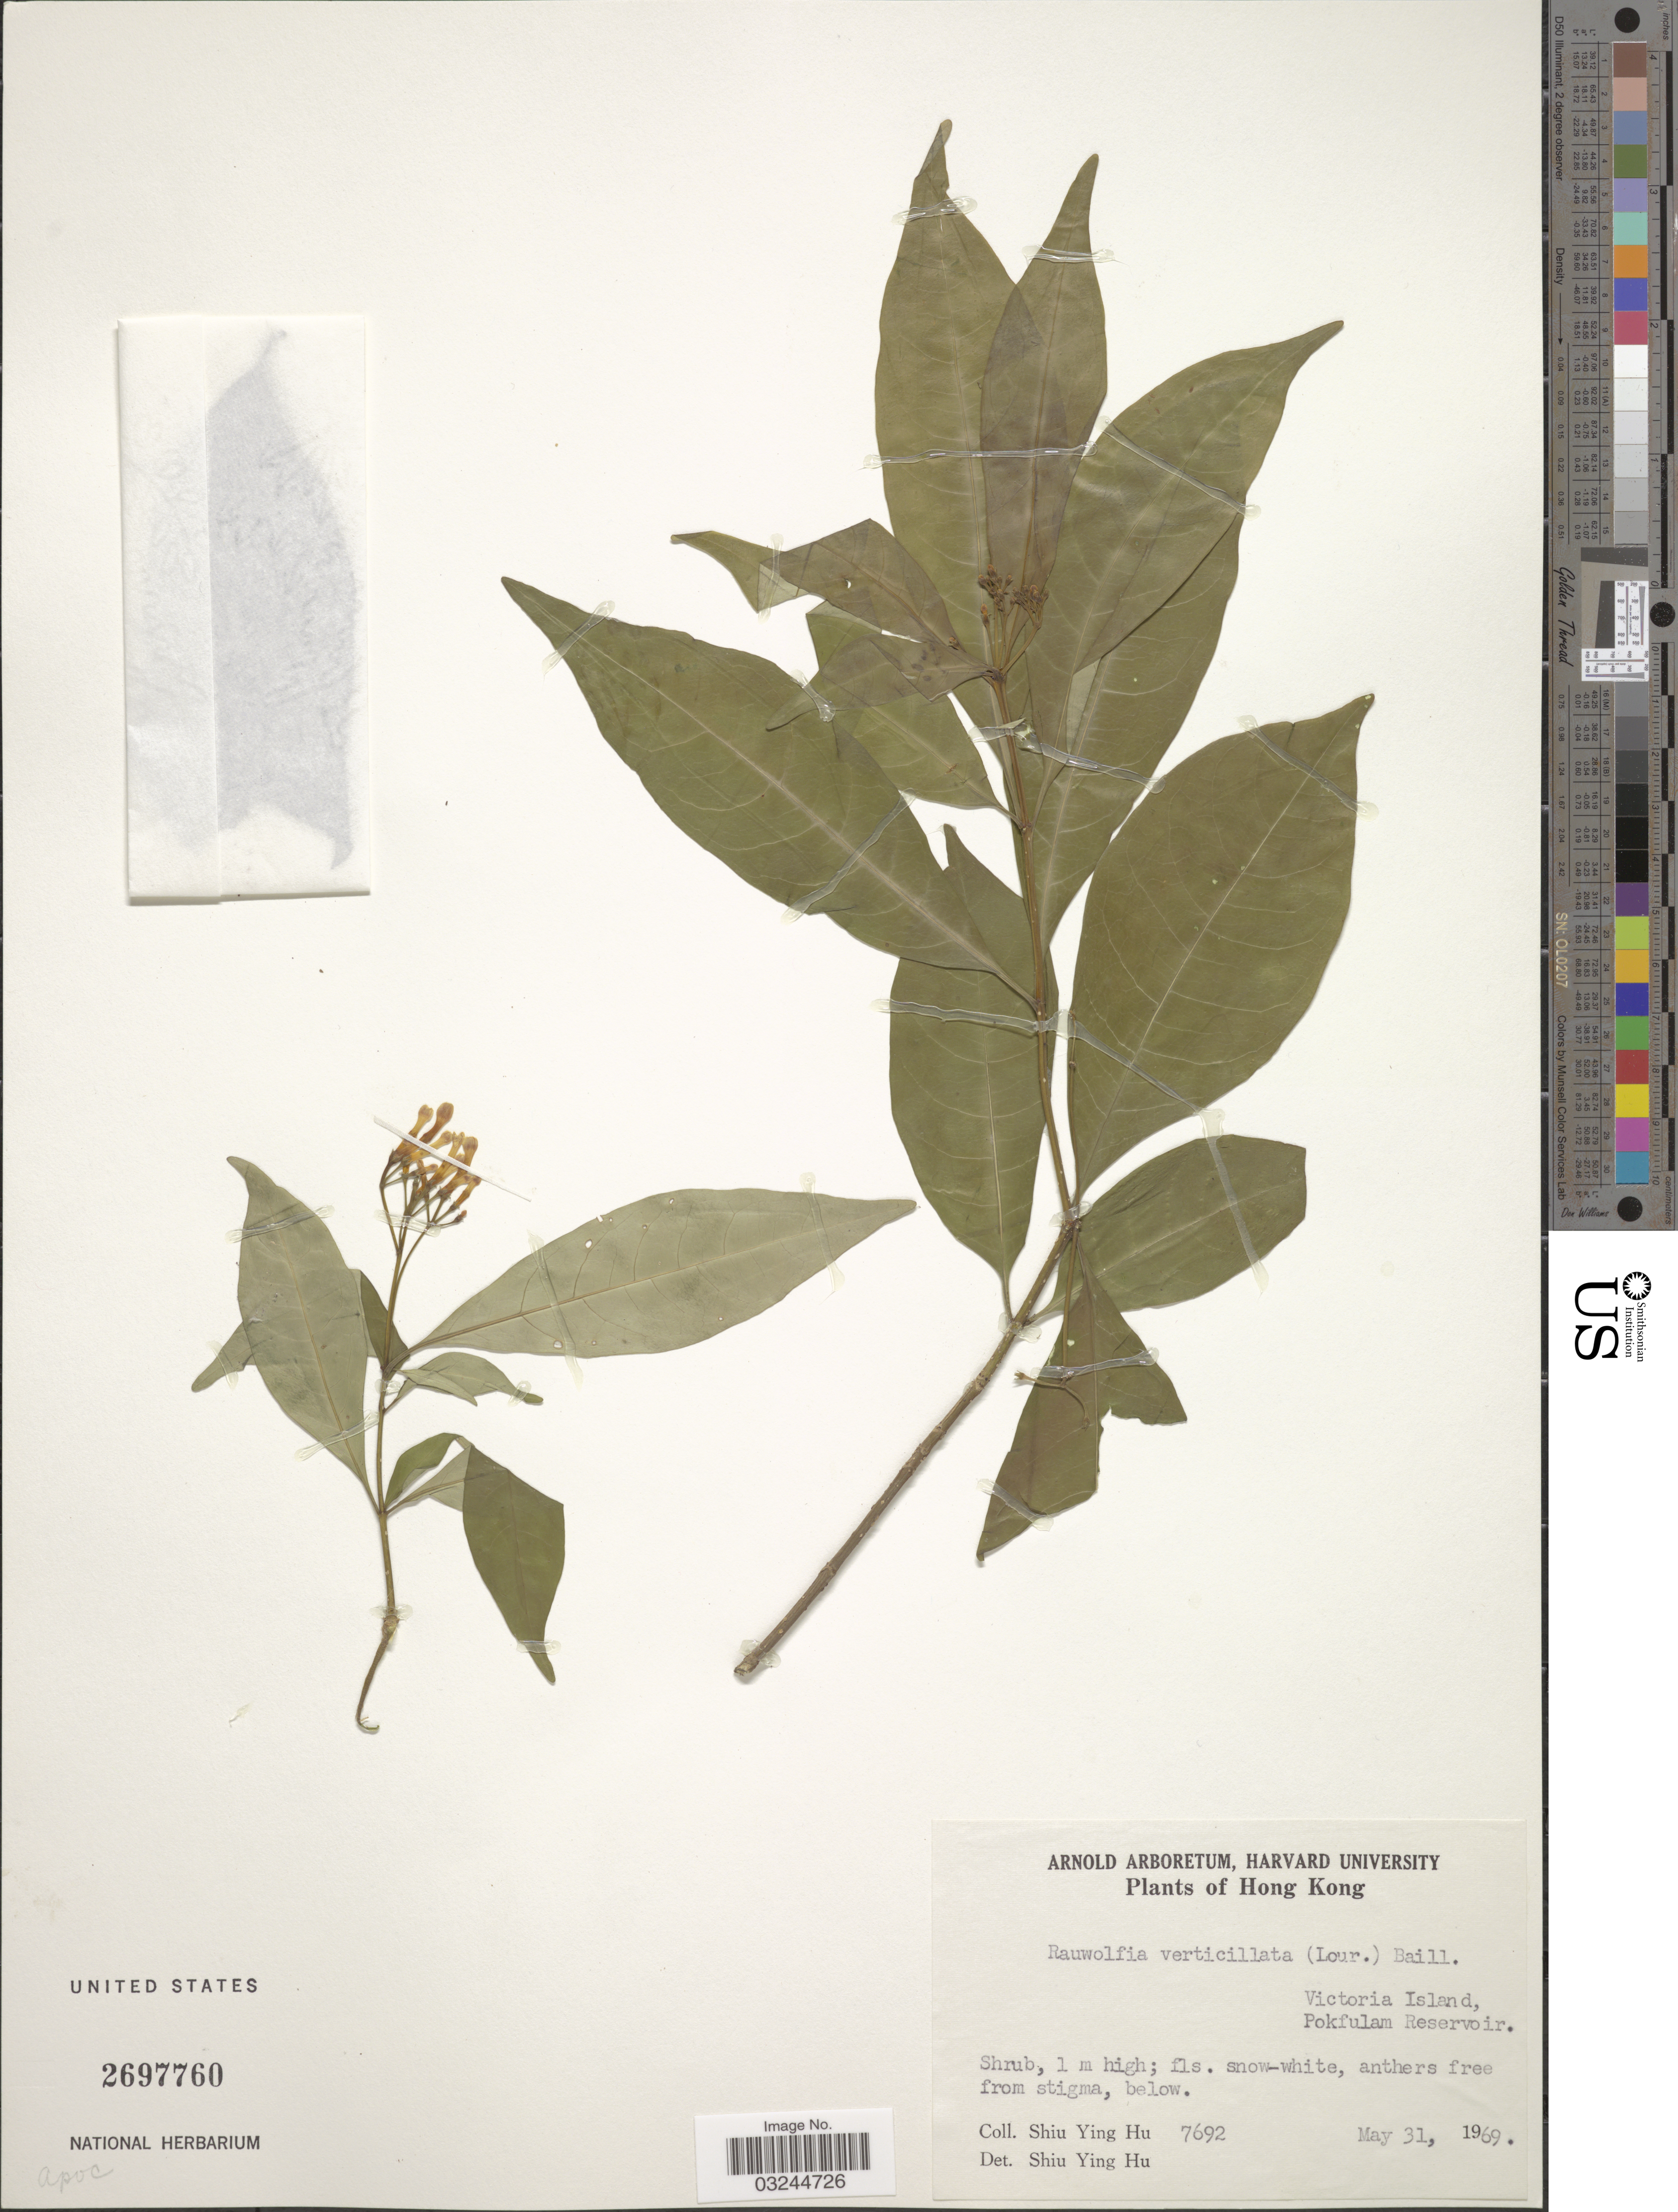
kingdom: Plantae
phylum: Tracheophyta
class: Magnoliopsida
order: Gentianales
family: Apocynaceae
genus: Rauvolfia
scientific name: Rauvolfia verticillata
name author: (Lour.) Baill.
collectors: S. Y. Hu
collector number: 7692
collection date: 1969-05-31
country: China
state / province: Hong Kong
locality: Victoria Island, Pokfulam Reservoir.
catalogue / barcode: US 2697760